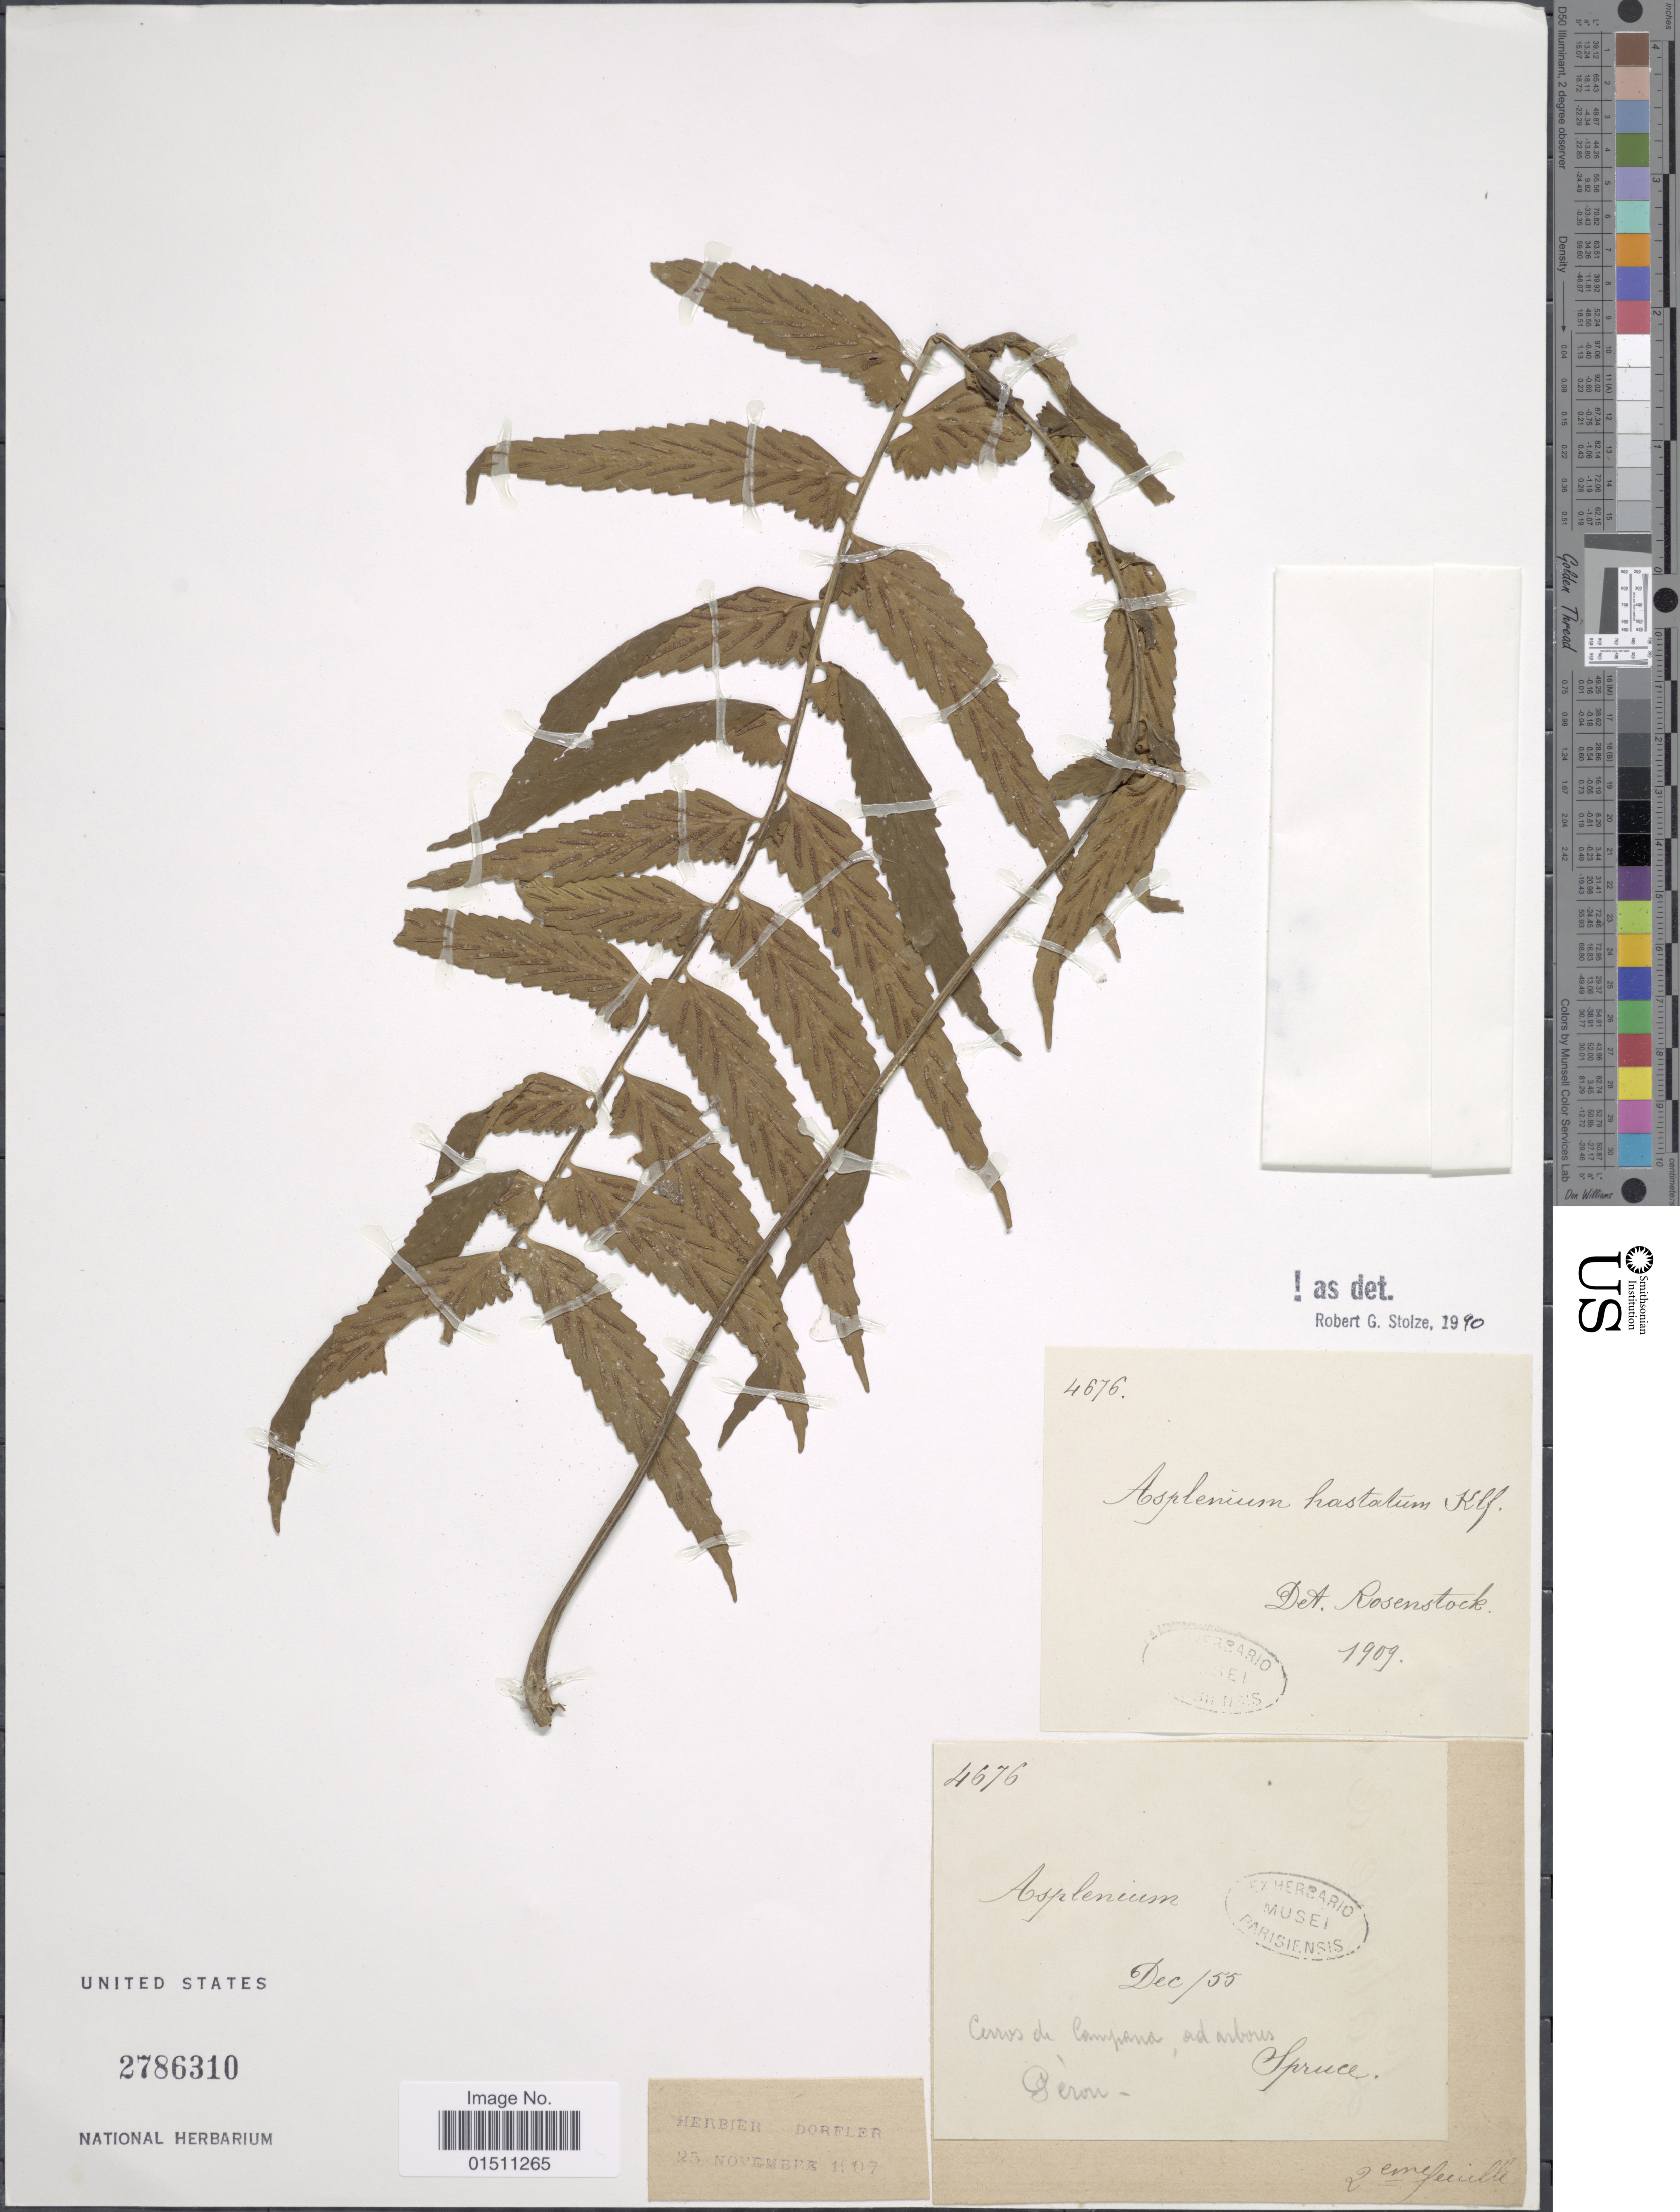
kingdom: Plantae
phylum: Tracheophyta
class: Polypodiopsida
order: Polypodiales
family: Aspleniaceae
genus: Asplenium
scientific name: Asplenium hastatum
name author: Klotzsch ex Kunze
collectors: -. Spruce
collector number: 4676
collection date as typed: Transcribed d/m/y: /12/55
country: Peru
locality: Cerros de Campana, ad arbores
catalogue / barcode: US 2786310